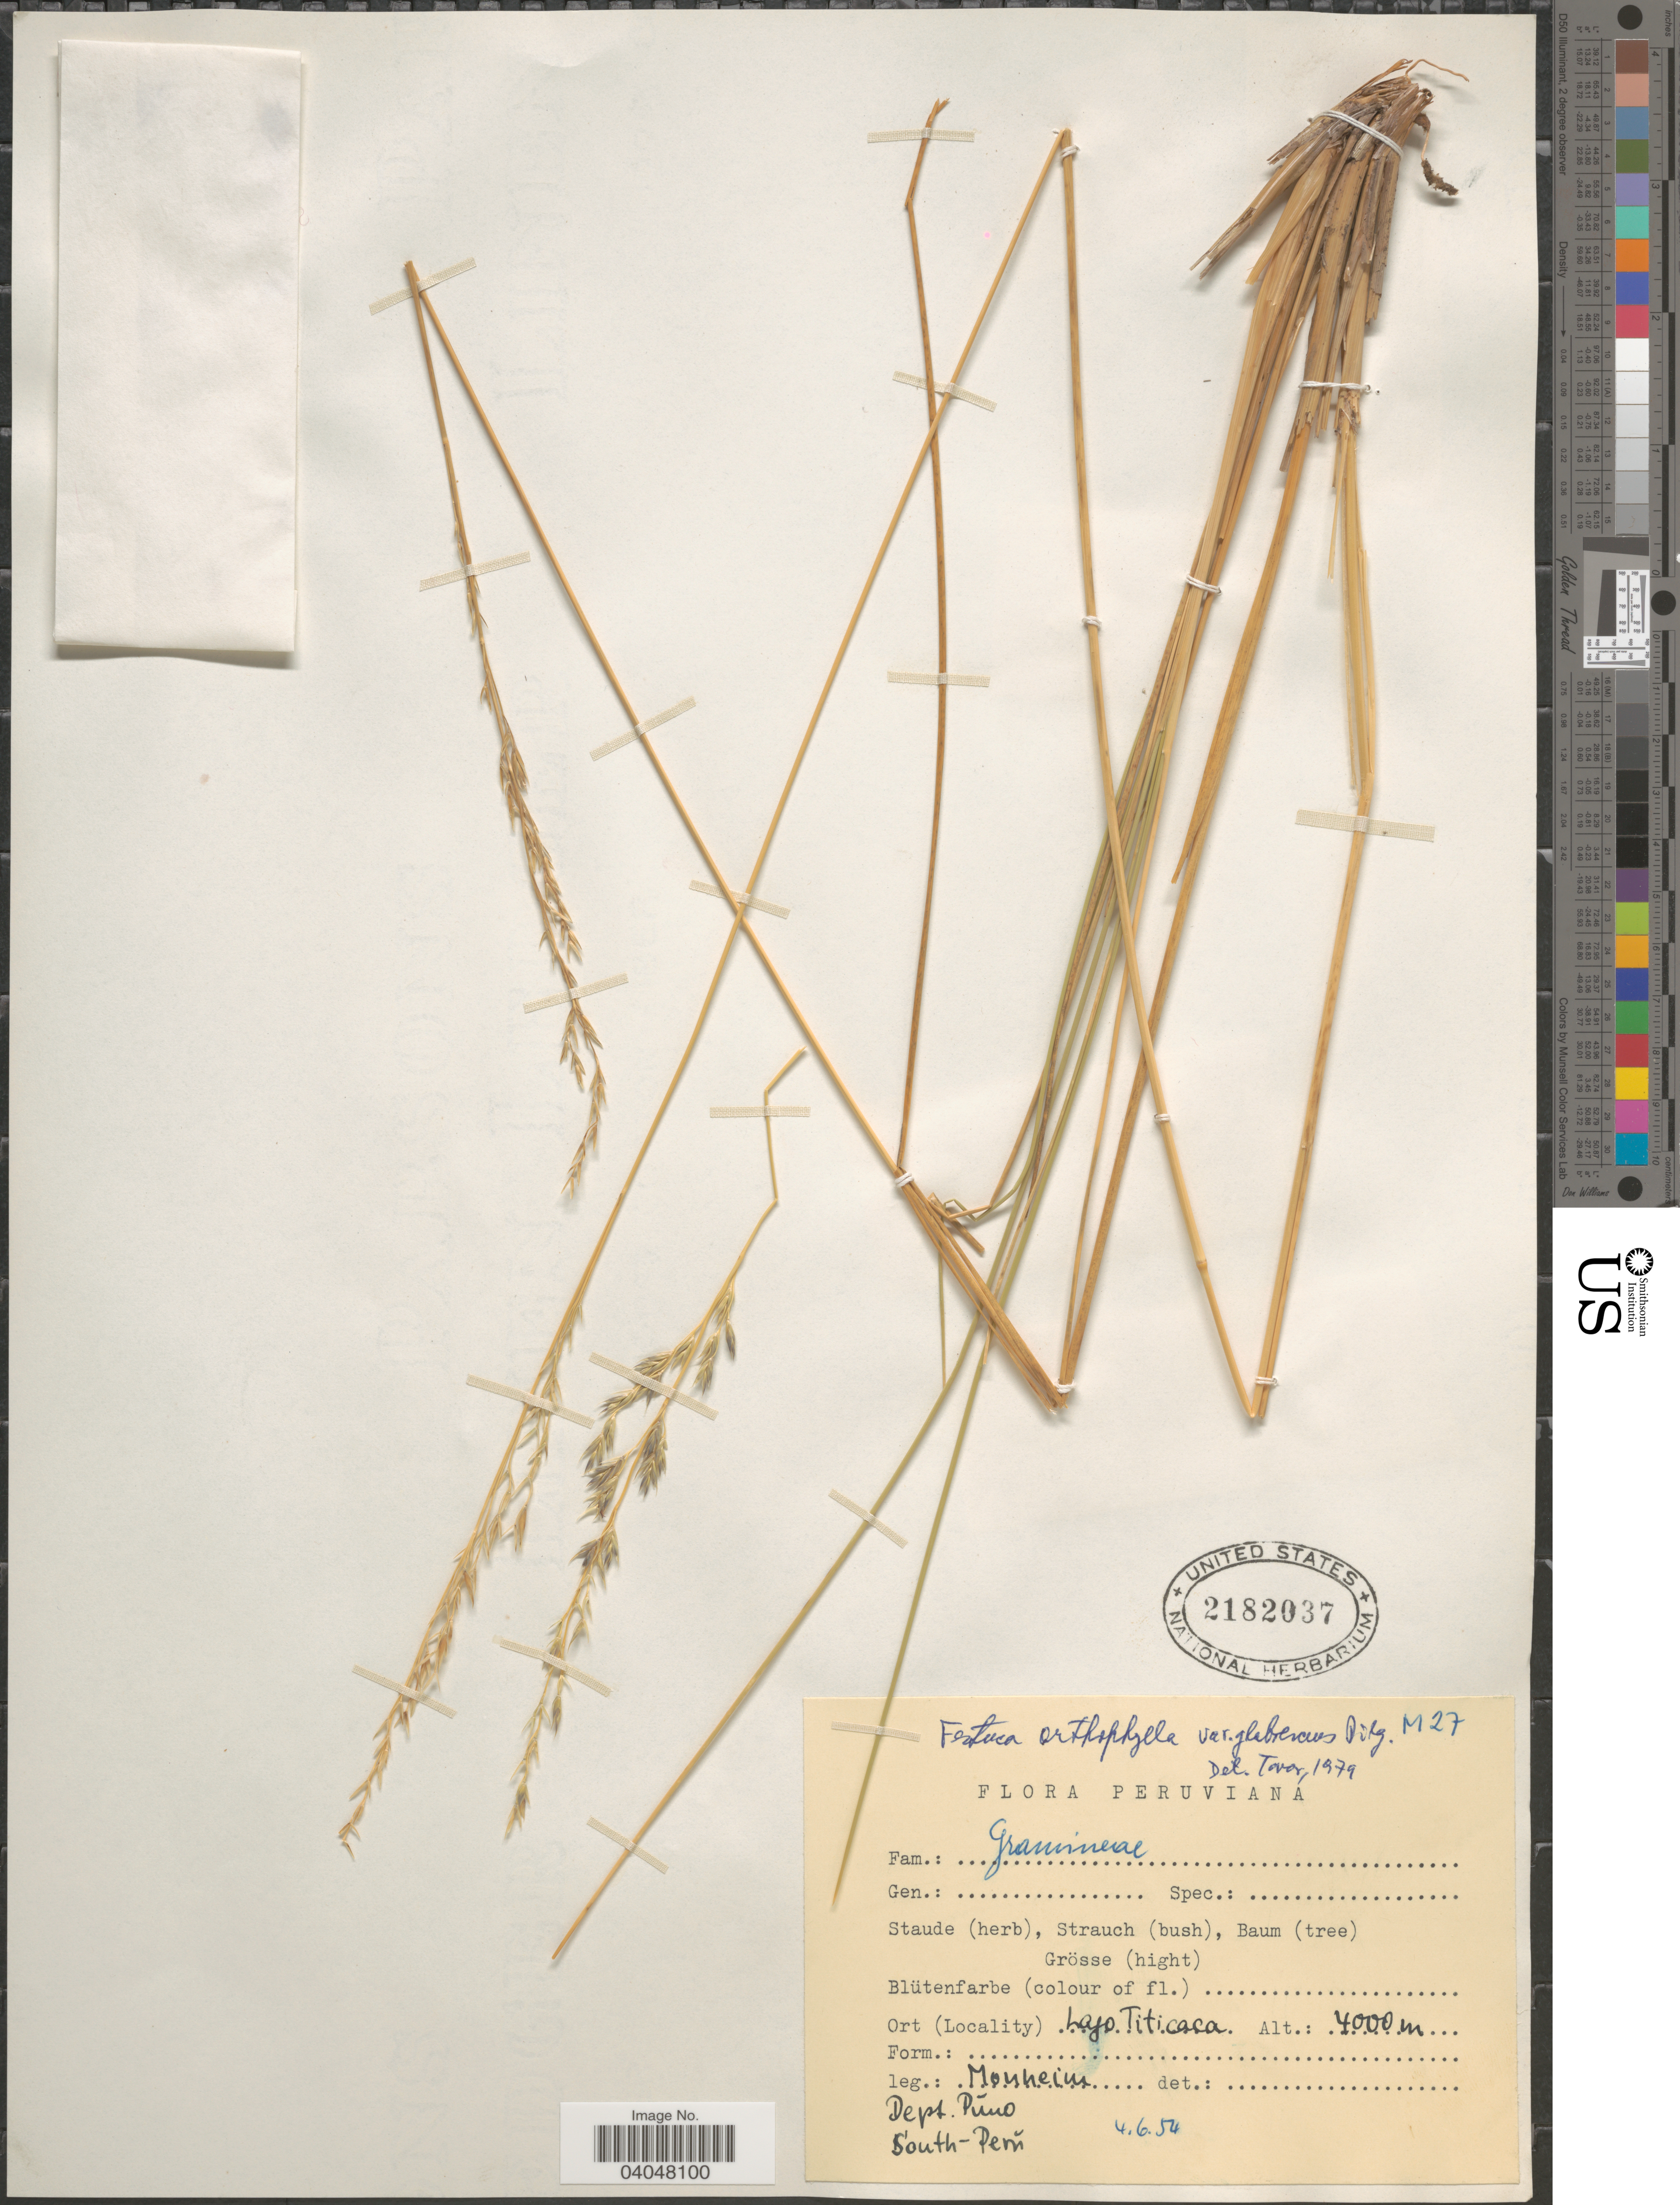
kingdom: Plantae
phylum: Tracheophyta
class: Liliopsida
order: Poales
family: Poaceae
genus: Festuca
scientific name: Festuca orthophylla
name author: Pilg.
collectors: Monheim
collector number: M27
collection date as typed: Transcribed d/m/y: 4/6/54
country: Peru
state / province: Puno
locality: Lago Titicaca. Dept. Pŭno. South-Perŭ.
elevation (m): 4000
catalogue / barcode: US 2182037